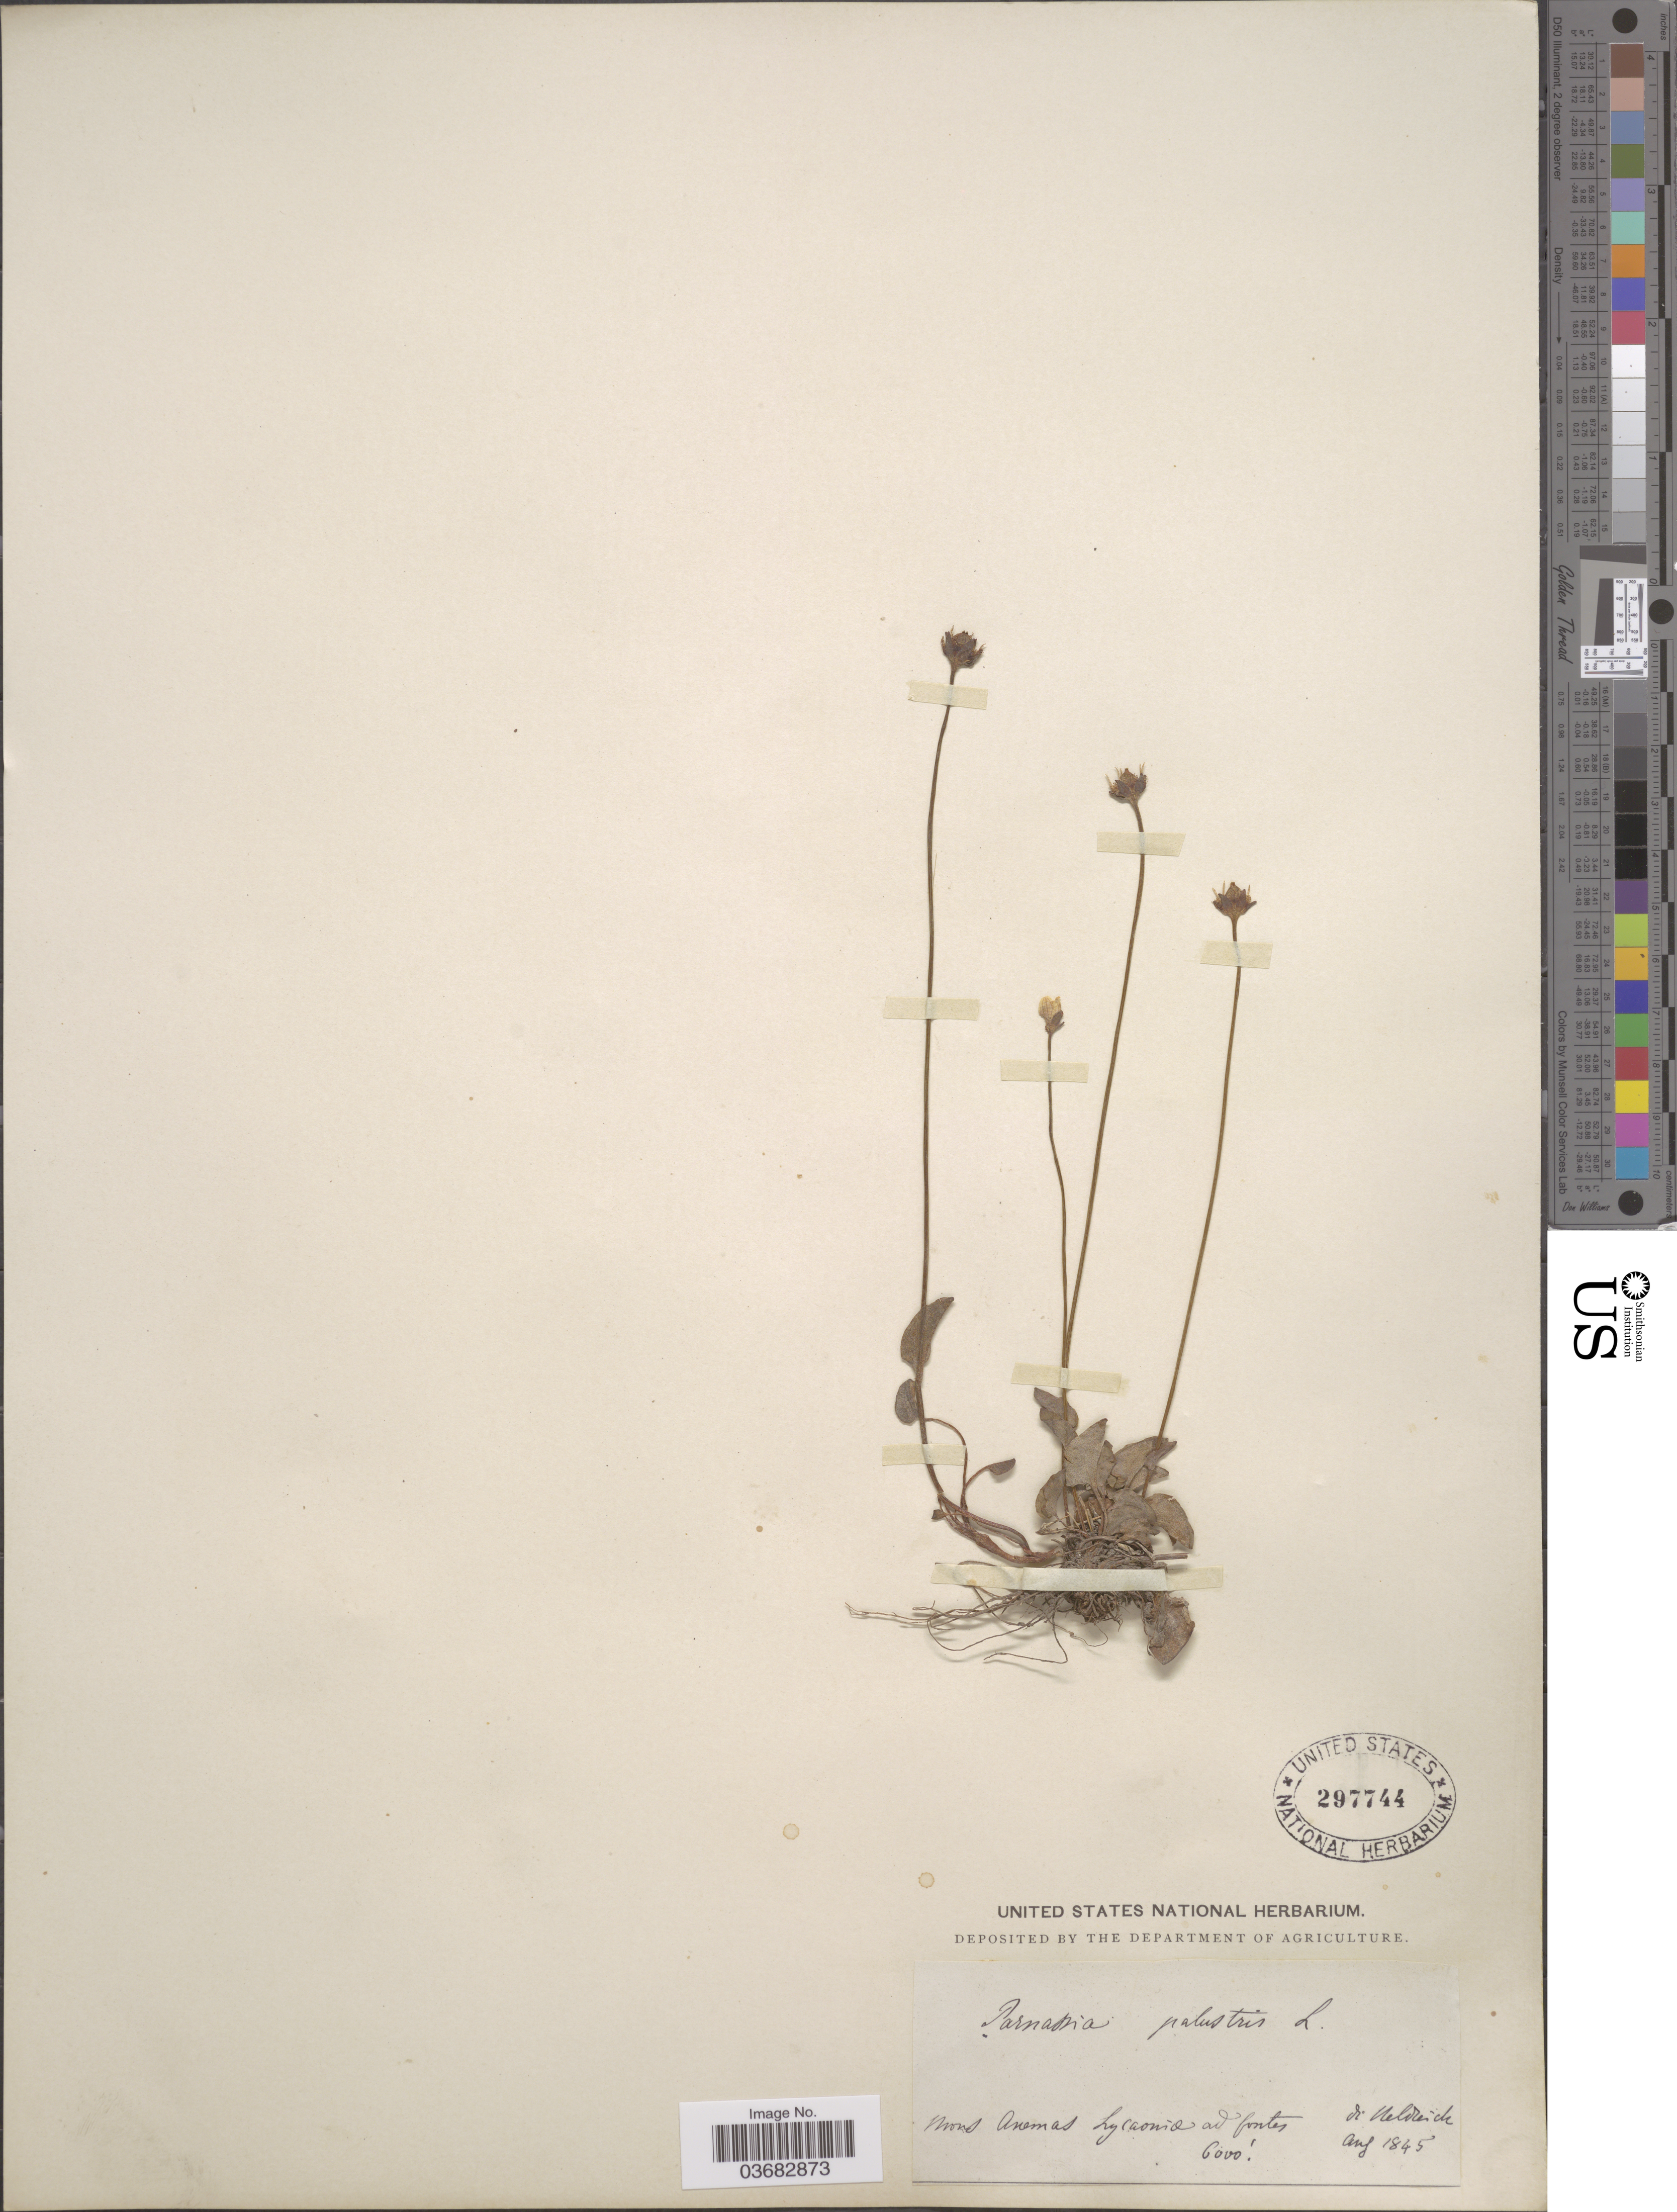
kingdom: Plantae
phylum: Tracheophyta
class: Magnoliopsida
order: Celastrales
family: Parnassiaceae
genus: Parnassia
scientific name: Parnassia palustris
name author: L.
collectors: Heldreich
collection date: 1845-08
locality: Mons Anemas Lycaonia ad fontes.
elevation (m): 1829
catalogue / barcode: US 297744